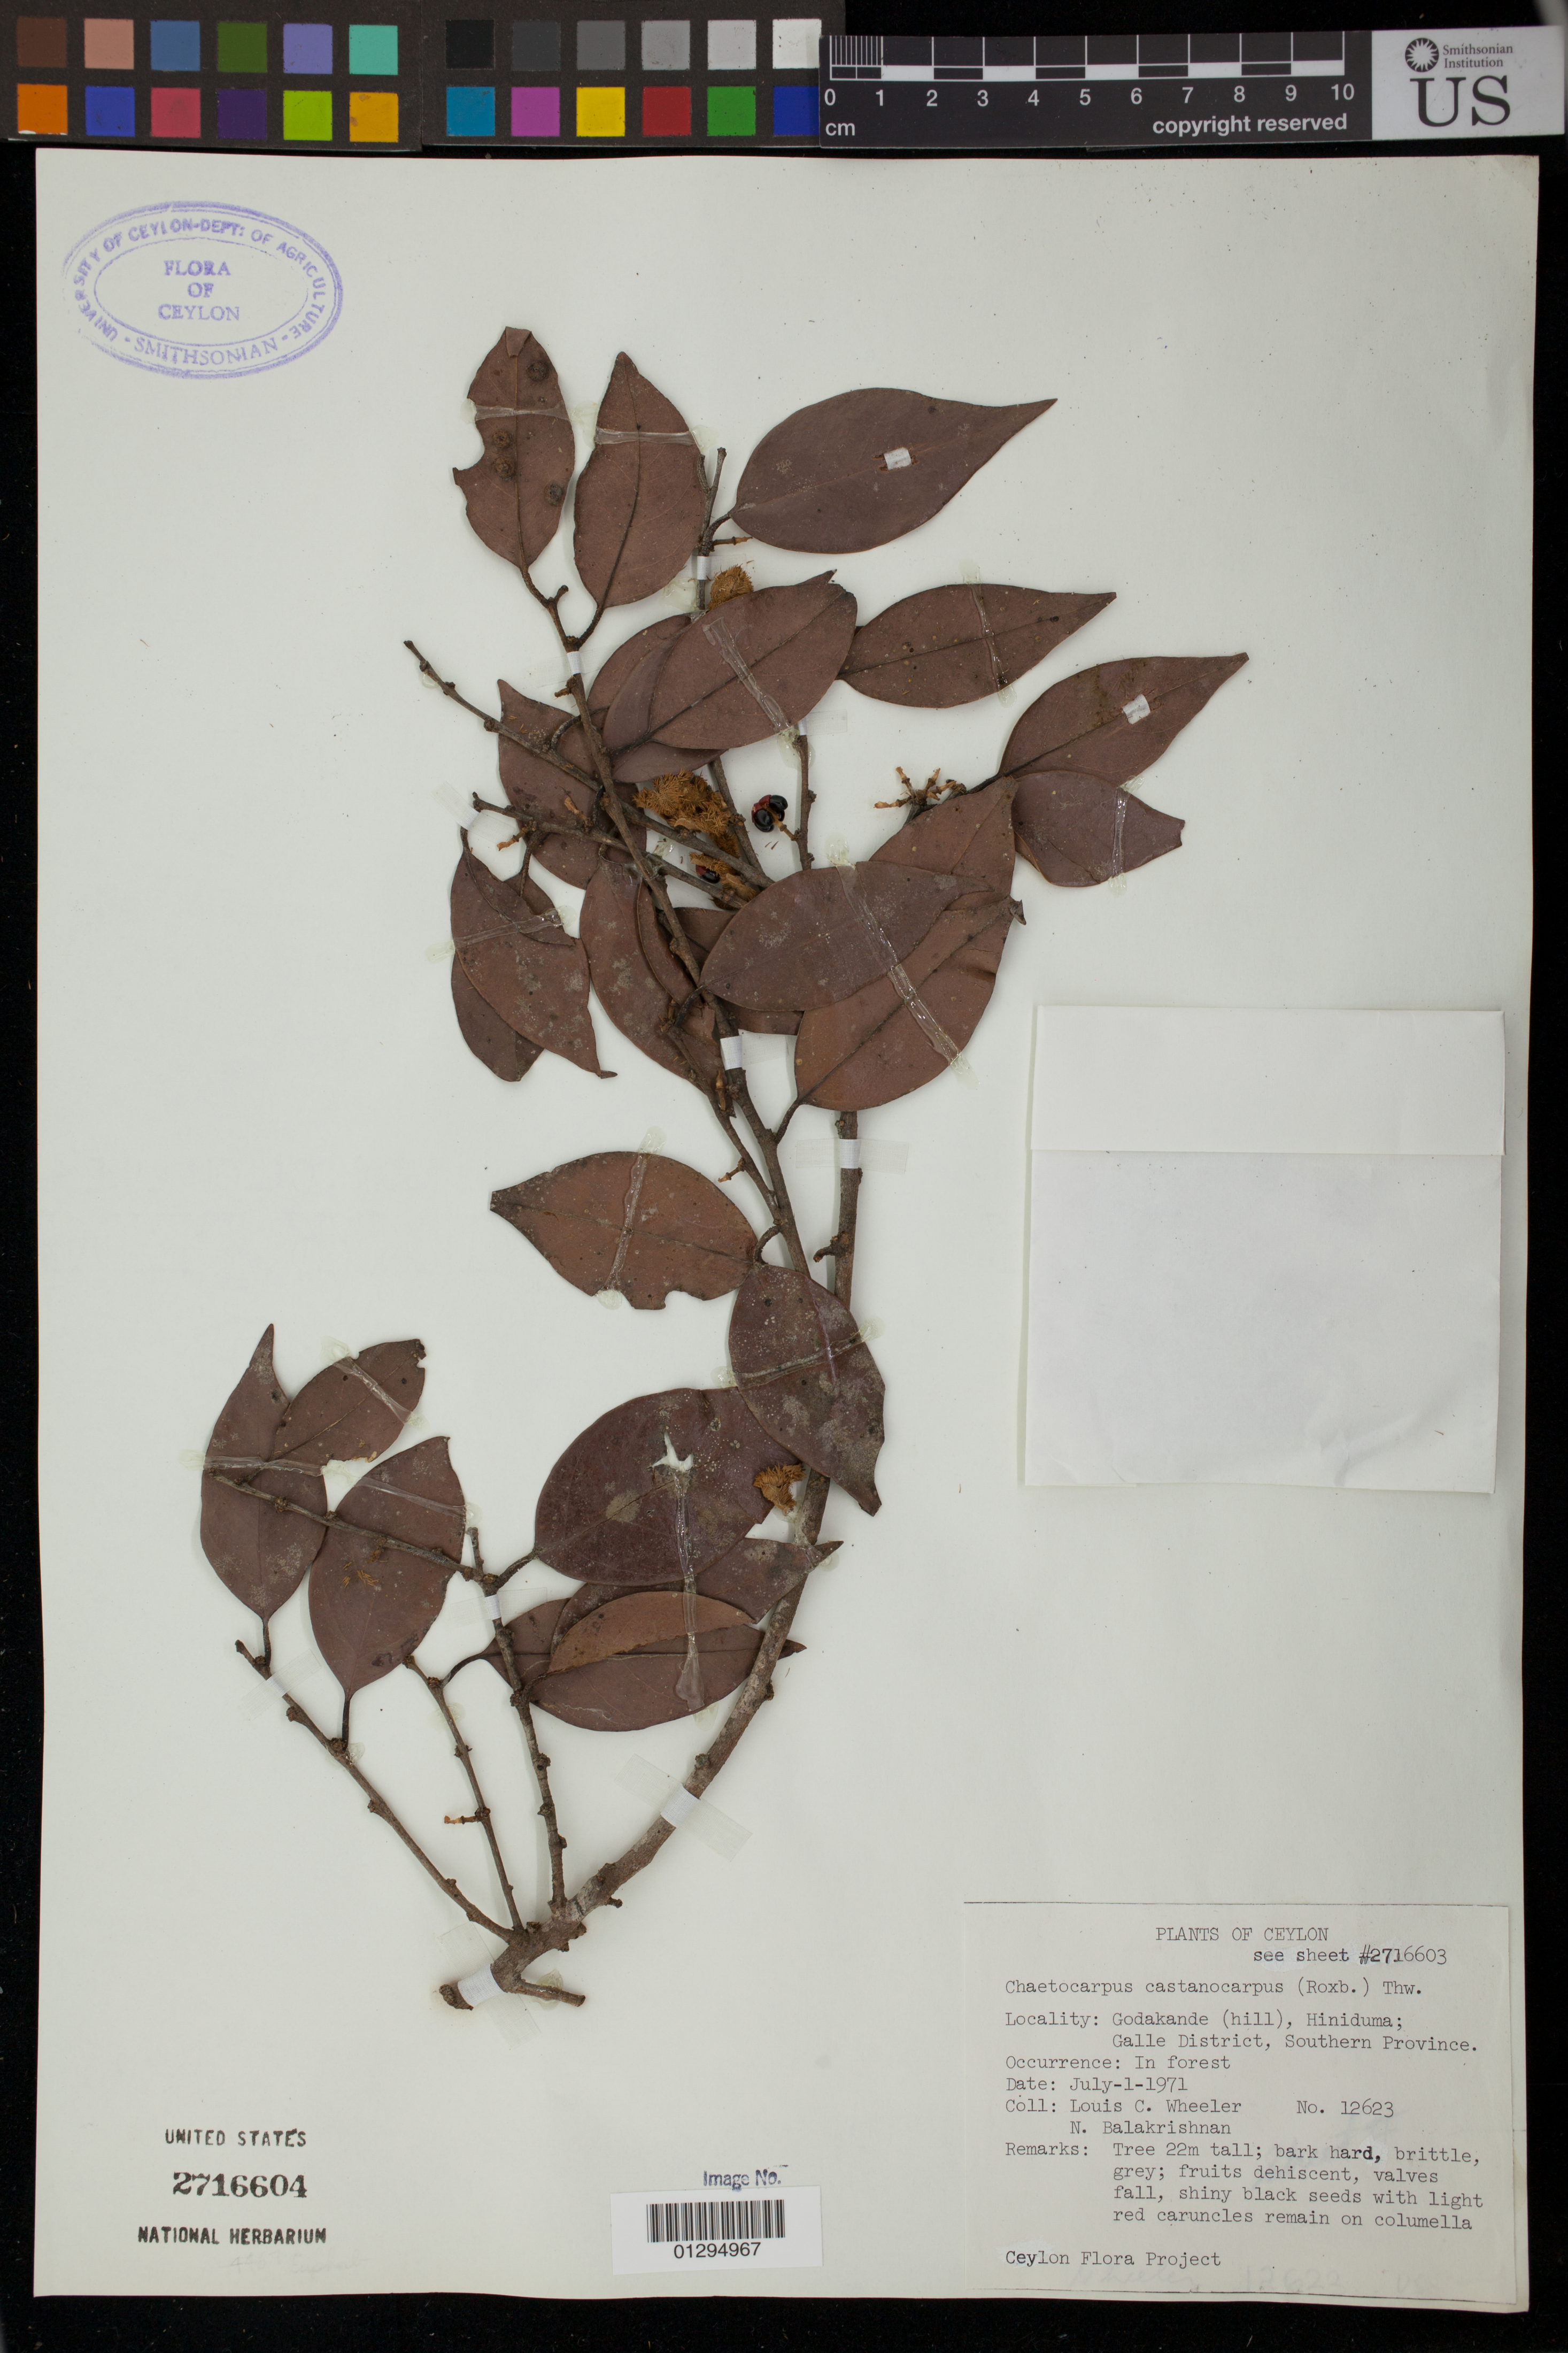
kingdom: Plantae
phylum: Tracheophyta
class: Magnoliopsida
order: Malpighiales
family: Peraceae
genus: Chaetocarpus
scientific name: Chaetocarpus castanocarpus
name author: (Roxb.) Thwaites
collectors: L. C. Wheeler & N. Balakrishnan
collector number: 12623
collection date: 1971-07-01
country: Sri Lanka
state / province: Southern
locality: Godakande (hill), Hiniduma; Galle District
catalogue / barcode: US 2716604